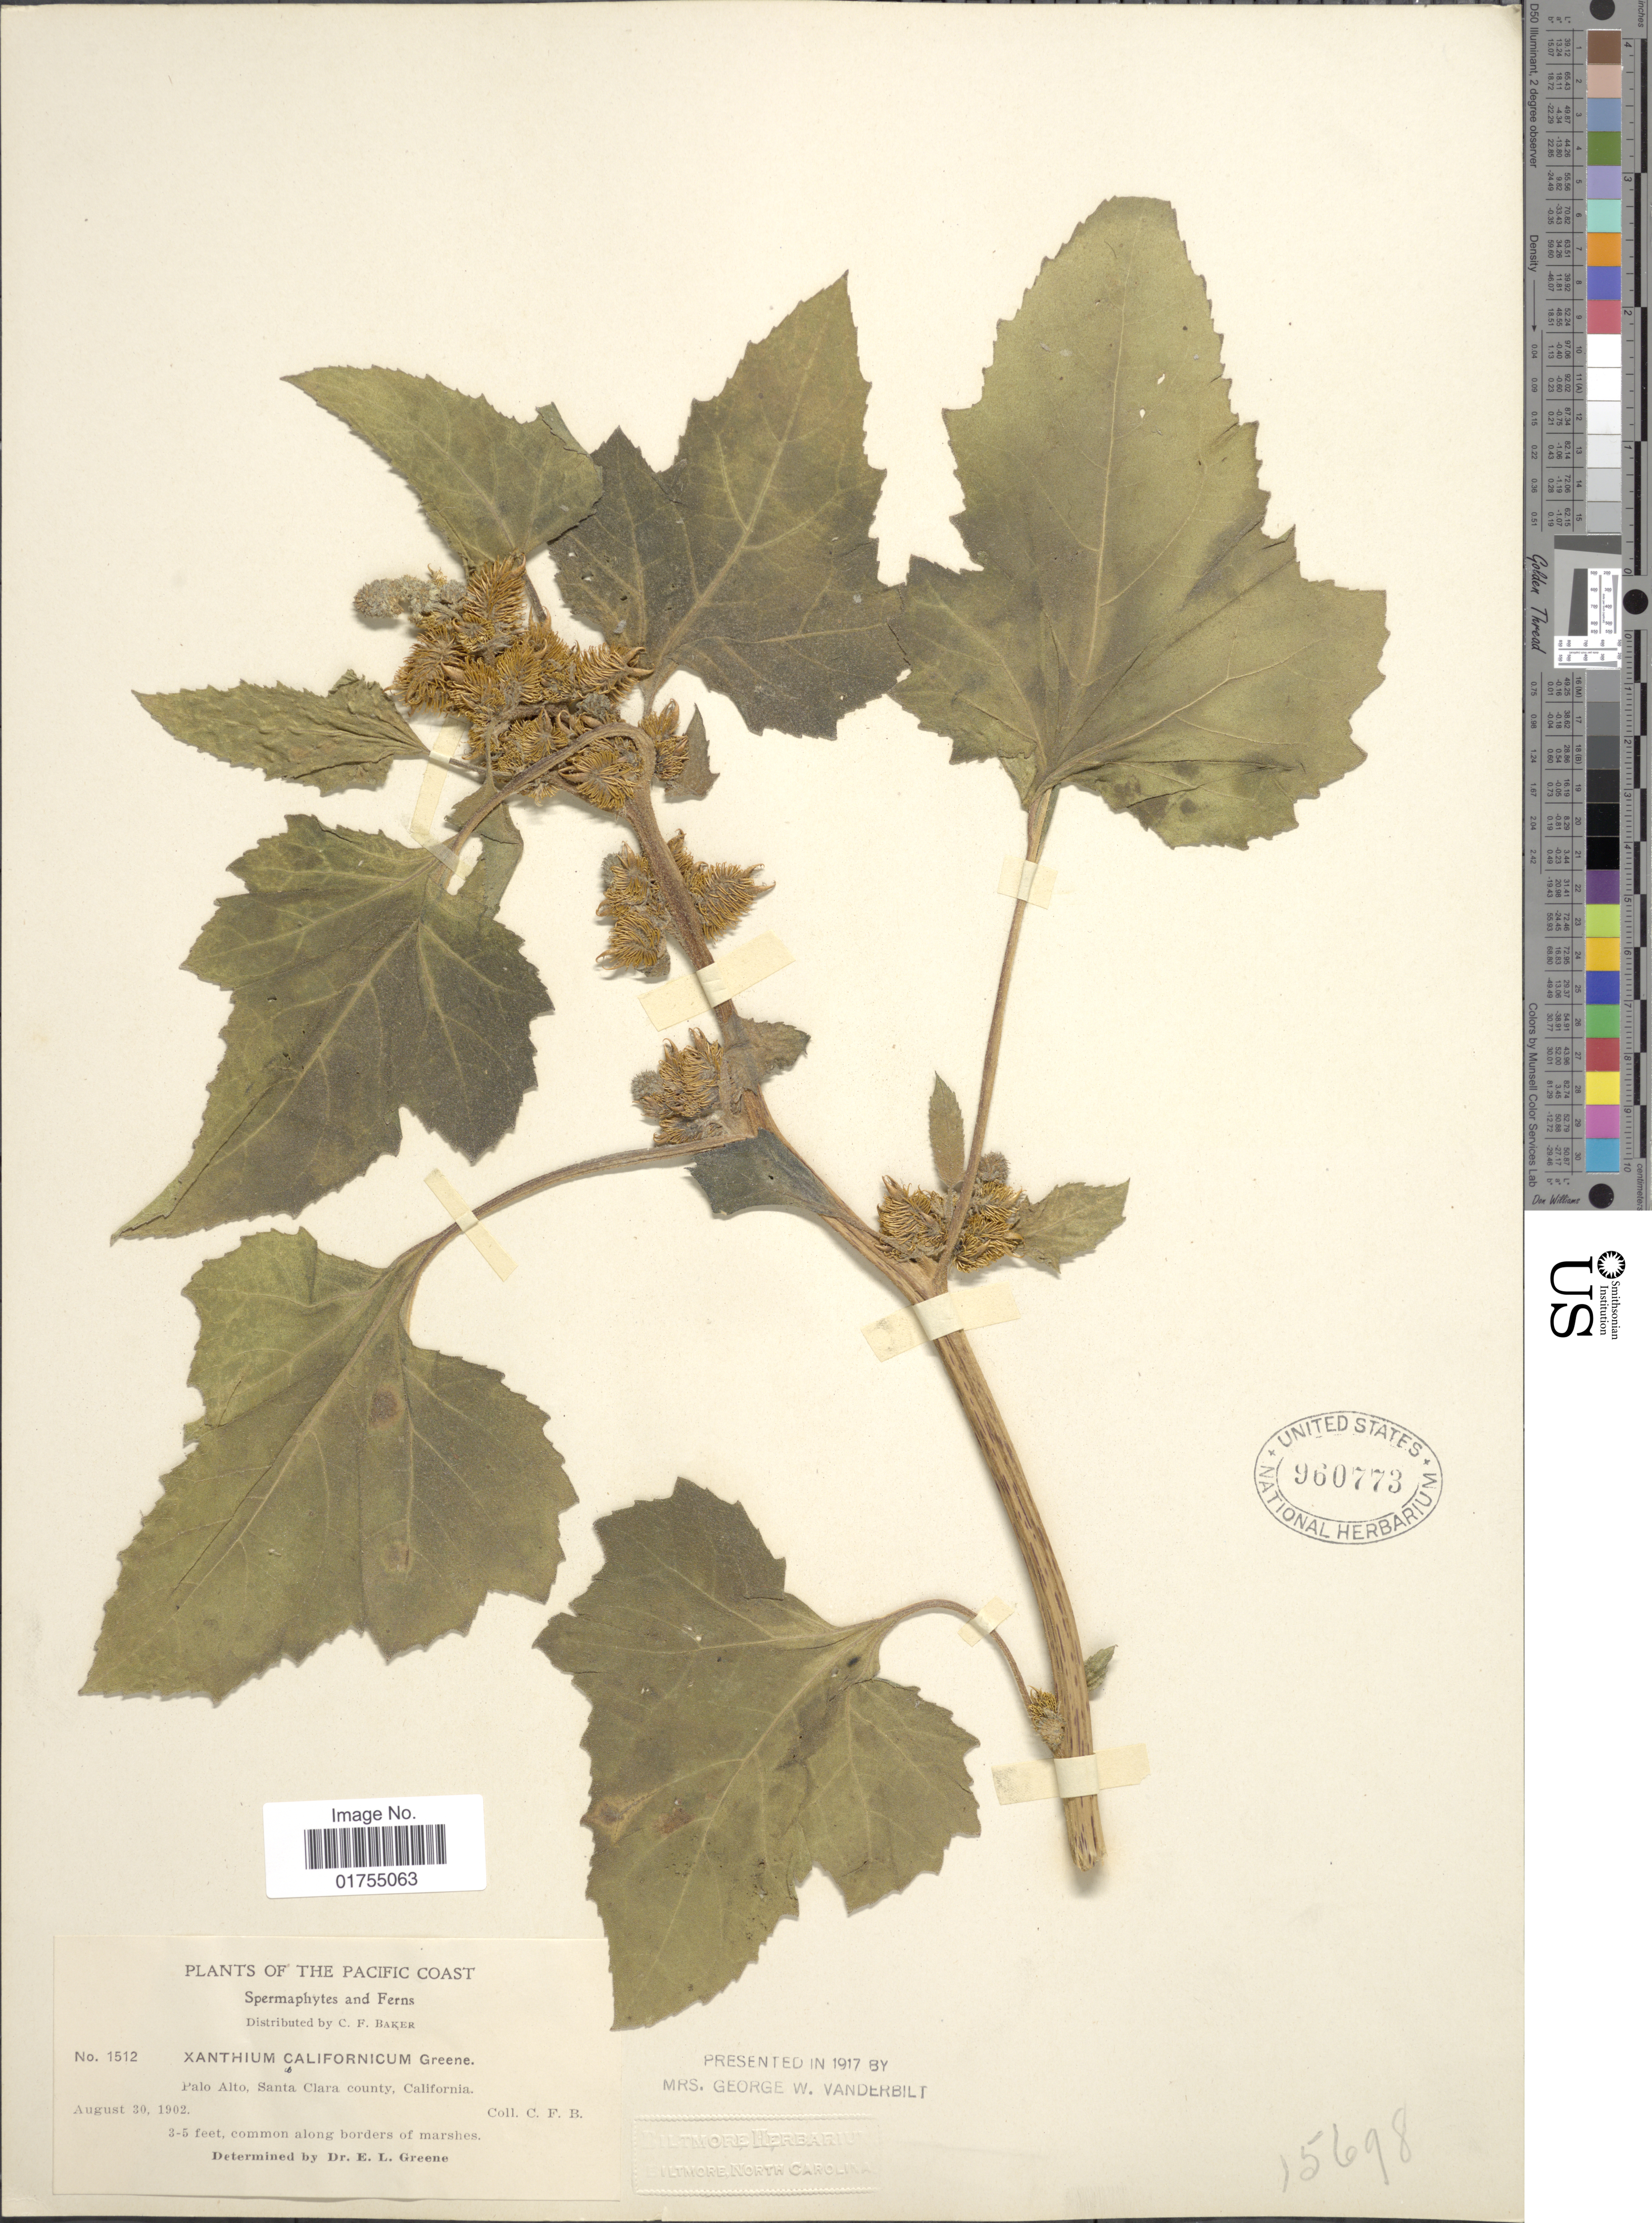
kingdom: Plantae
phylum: Tracheophyta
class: Magnoliopsida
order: Asterales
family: Asteraceae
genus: Xanthium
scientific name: Xanthium californicum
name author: Greene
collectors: C. F. Baker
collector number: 1512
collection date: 1902-08-30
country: United States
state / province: California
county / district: Santa Clara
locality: Palo Alto, Santa Clara County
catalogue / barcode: US 960773